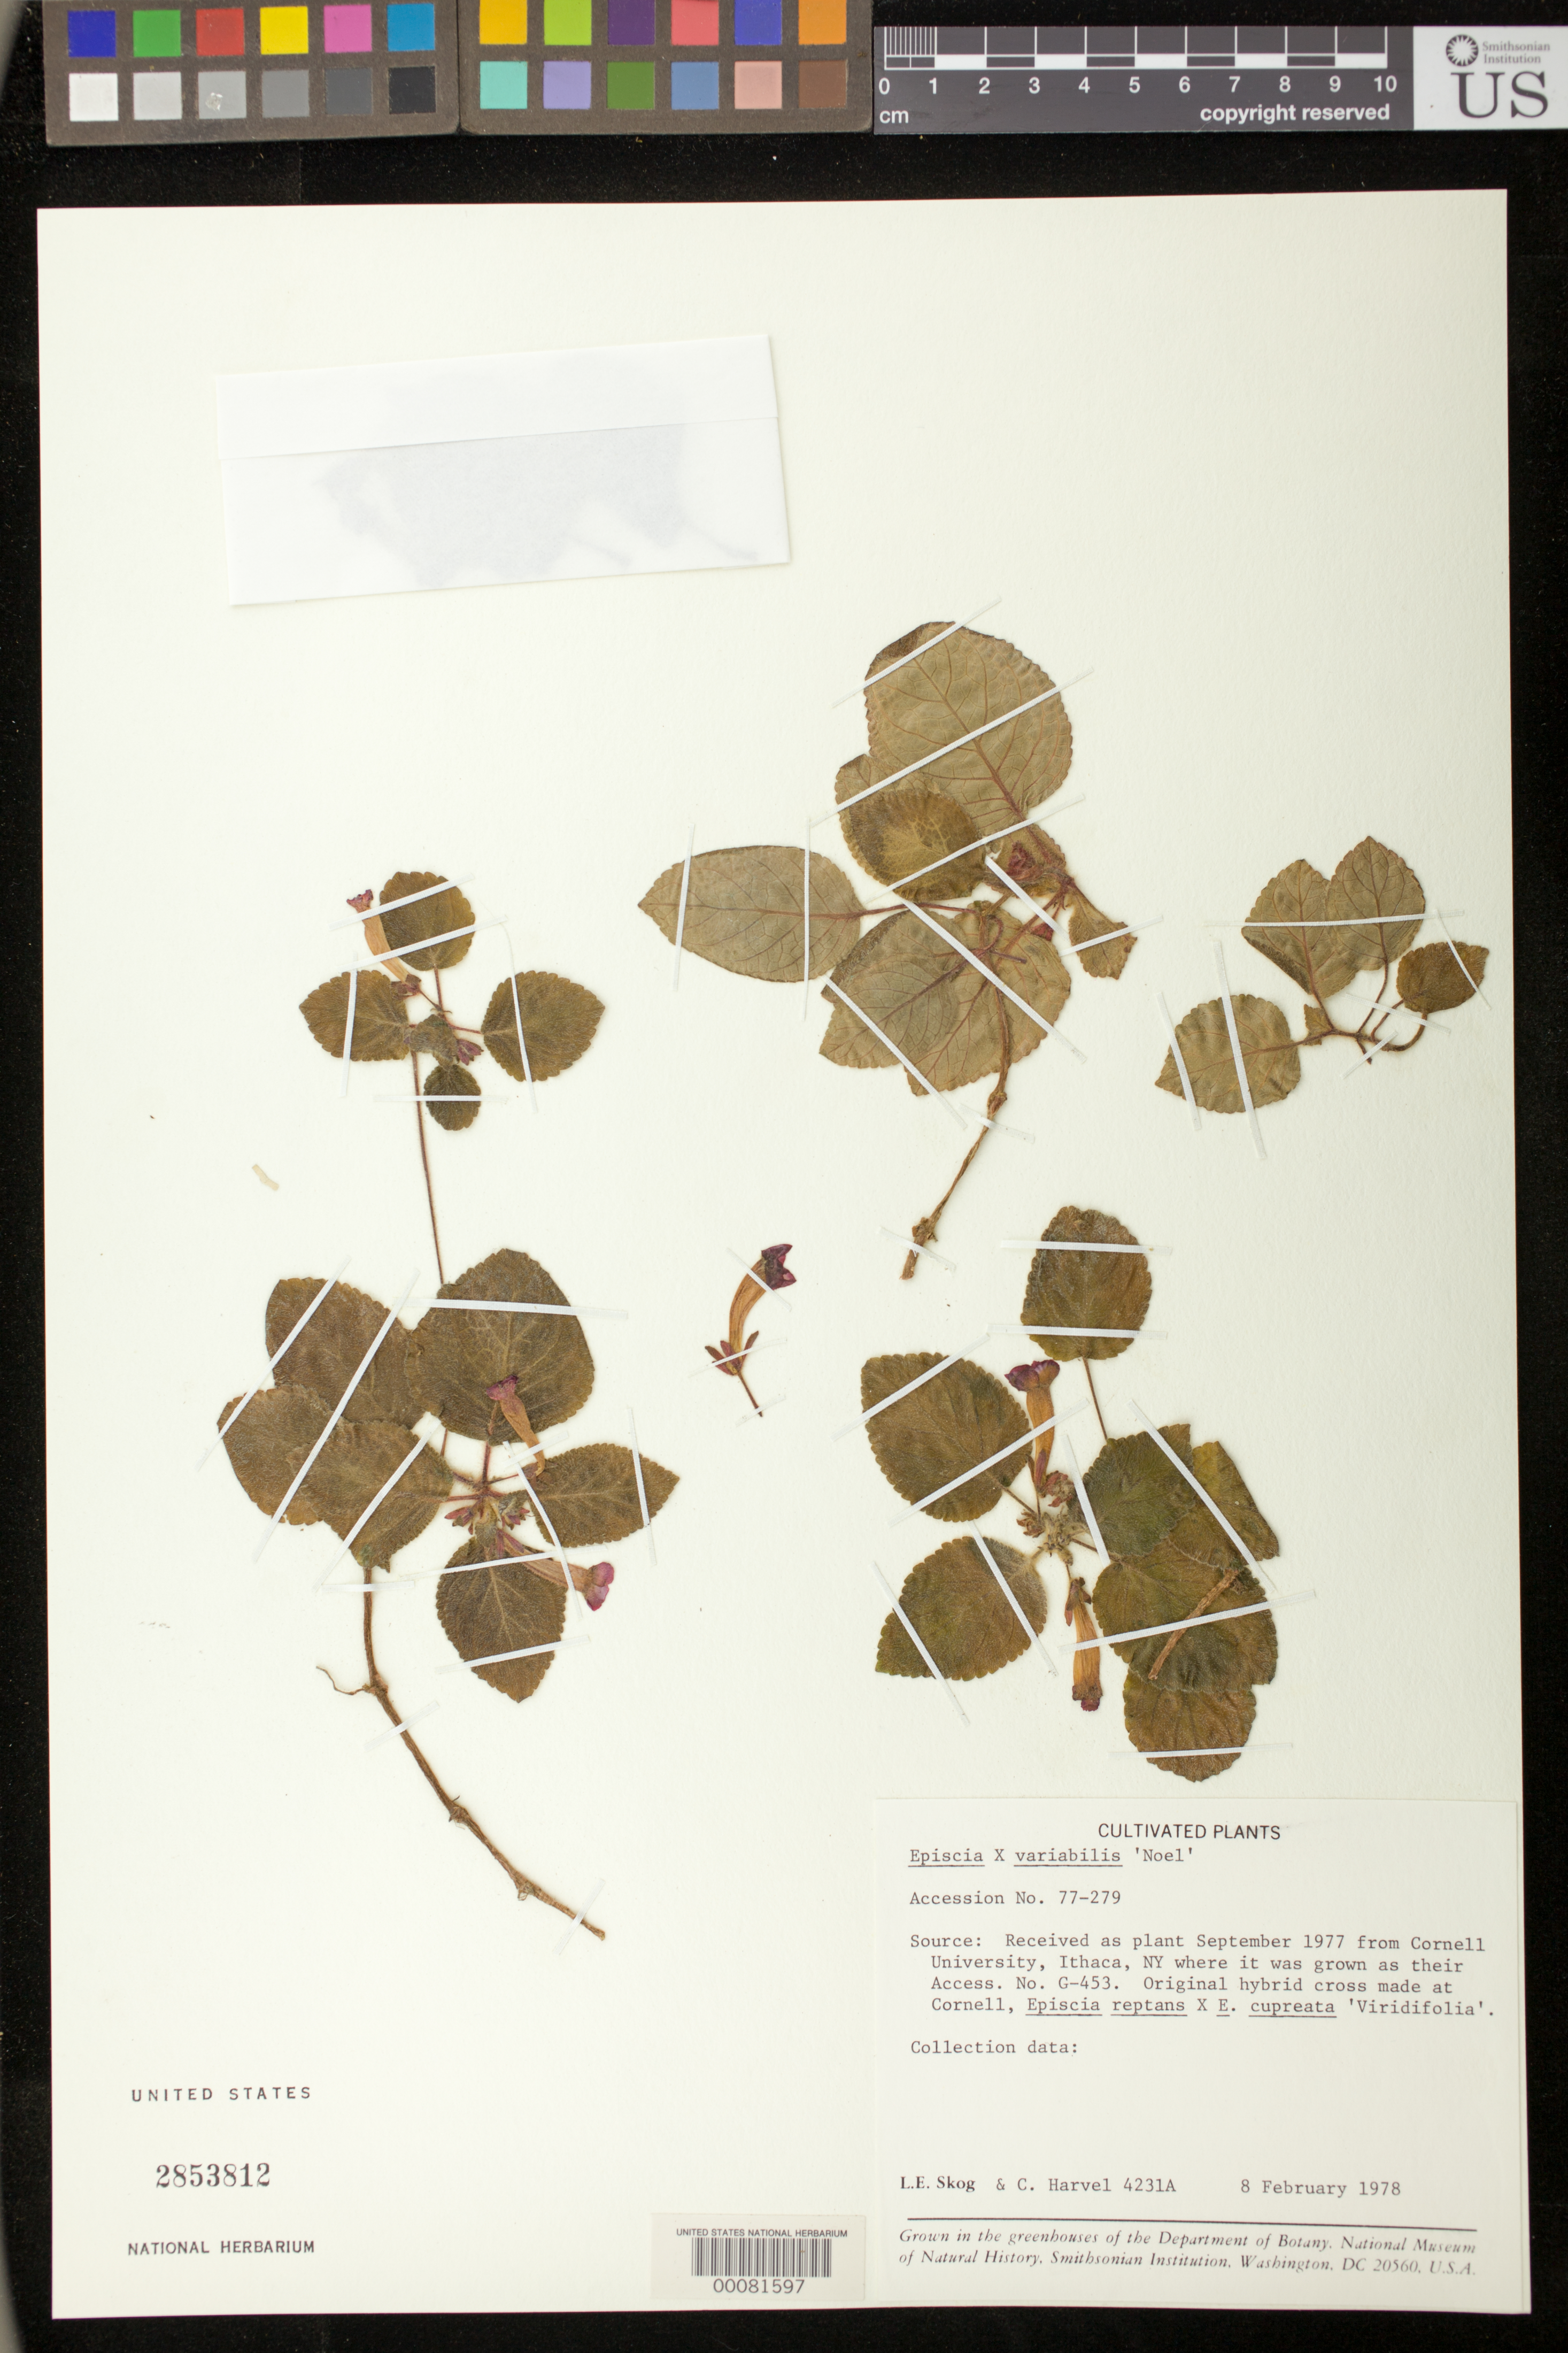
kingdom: Plantae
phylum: Tracheophyta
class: Magnoliopsida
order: Lamiales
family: Gesneriaceae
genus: Episcia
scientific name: Episcia x variabilis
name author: H.E. Moore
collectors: L. E. Skog & C. Harvel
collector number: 4231 A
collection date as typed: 08 Feb 1978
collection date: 1978-02-08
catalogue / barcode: US 2853812